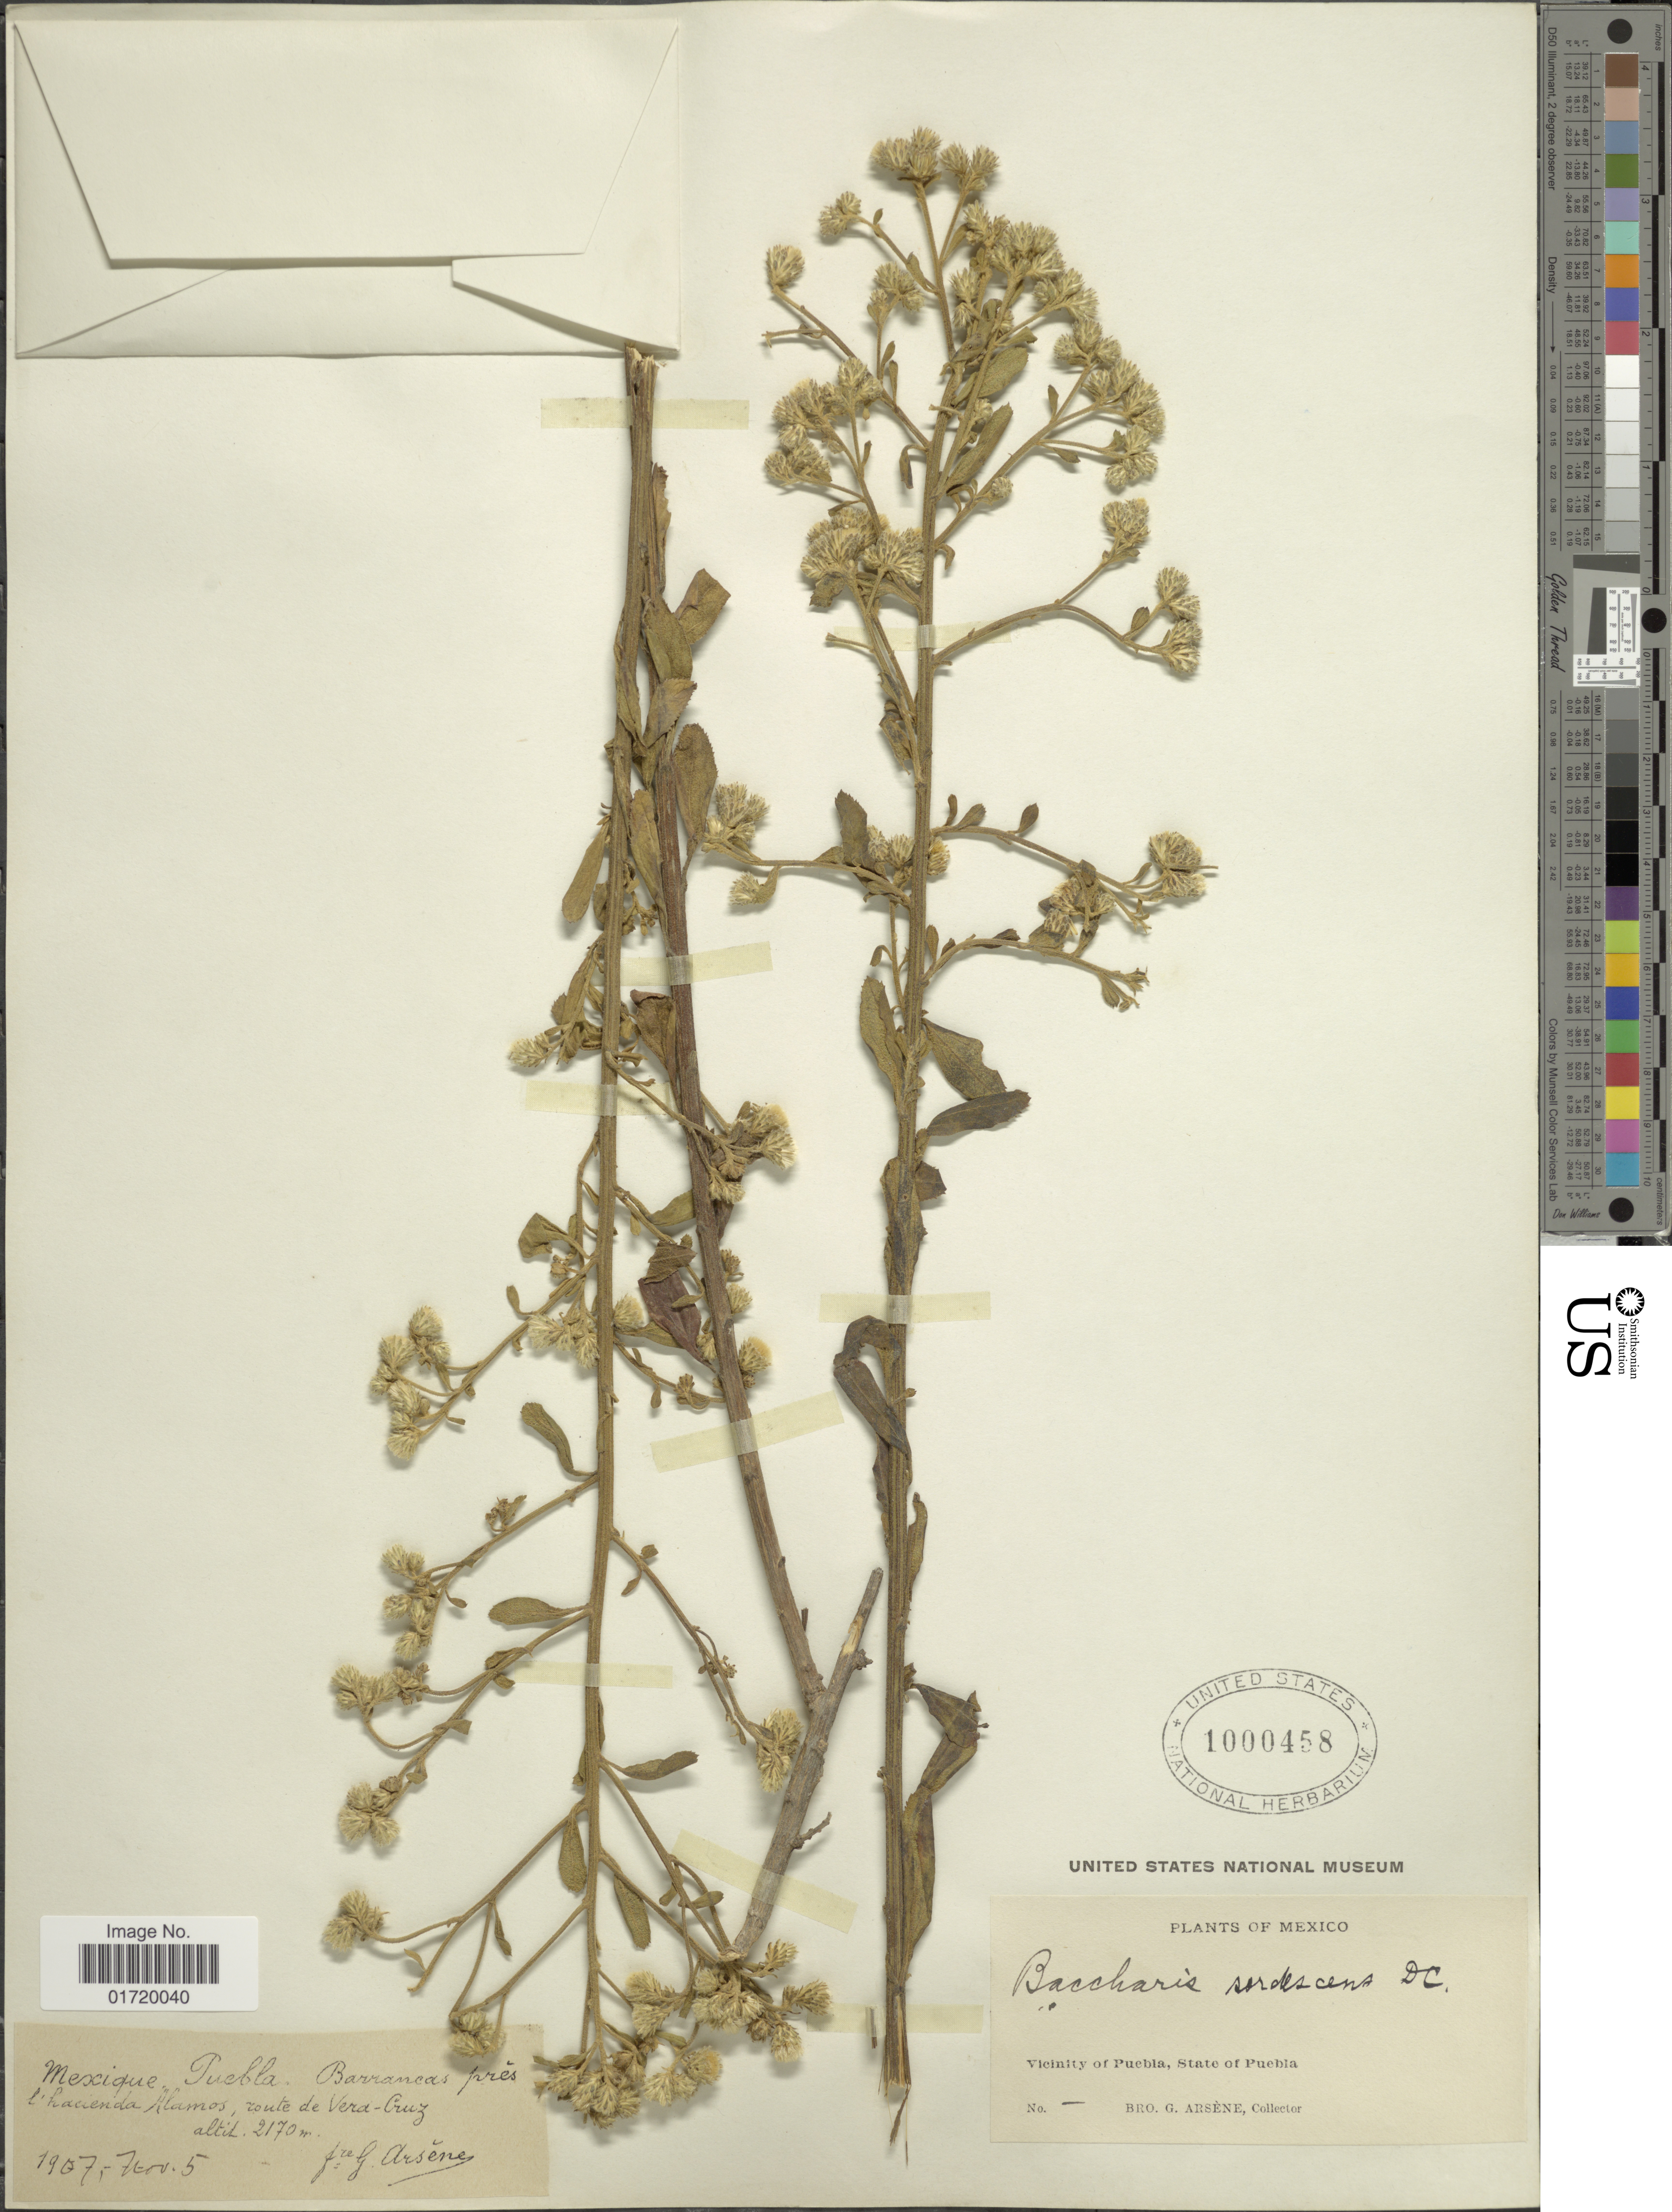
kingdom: Plantae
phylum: Tracheophyta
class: Magnoliopsida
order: Asterales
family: Asteraceae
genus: Baccharis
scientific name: Baccharis sordescens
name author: DC.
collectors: Bro. G. Arsène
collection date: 1907-11-05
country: Mexico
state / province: Puebla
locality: Vicinity of Puebla, Barrancas pres l'hacienda Alamos, route de Vera-Cruz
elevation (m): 2170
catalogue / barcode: US 1000458